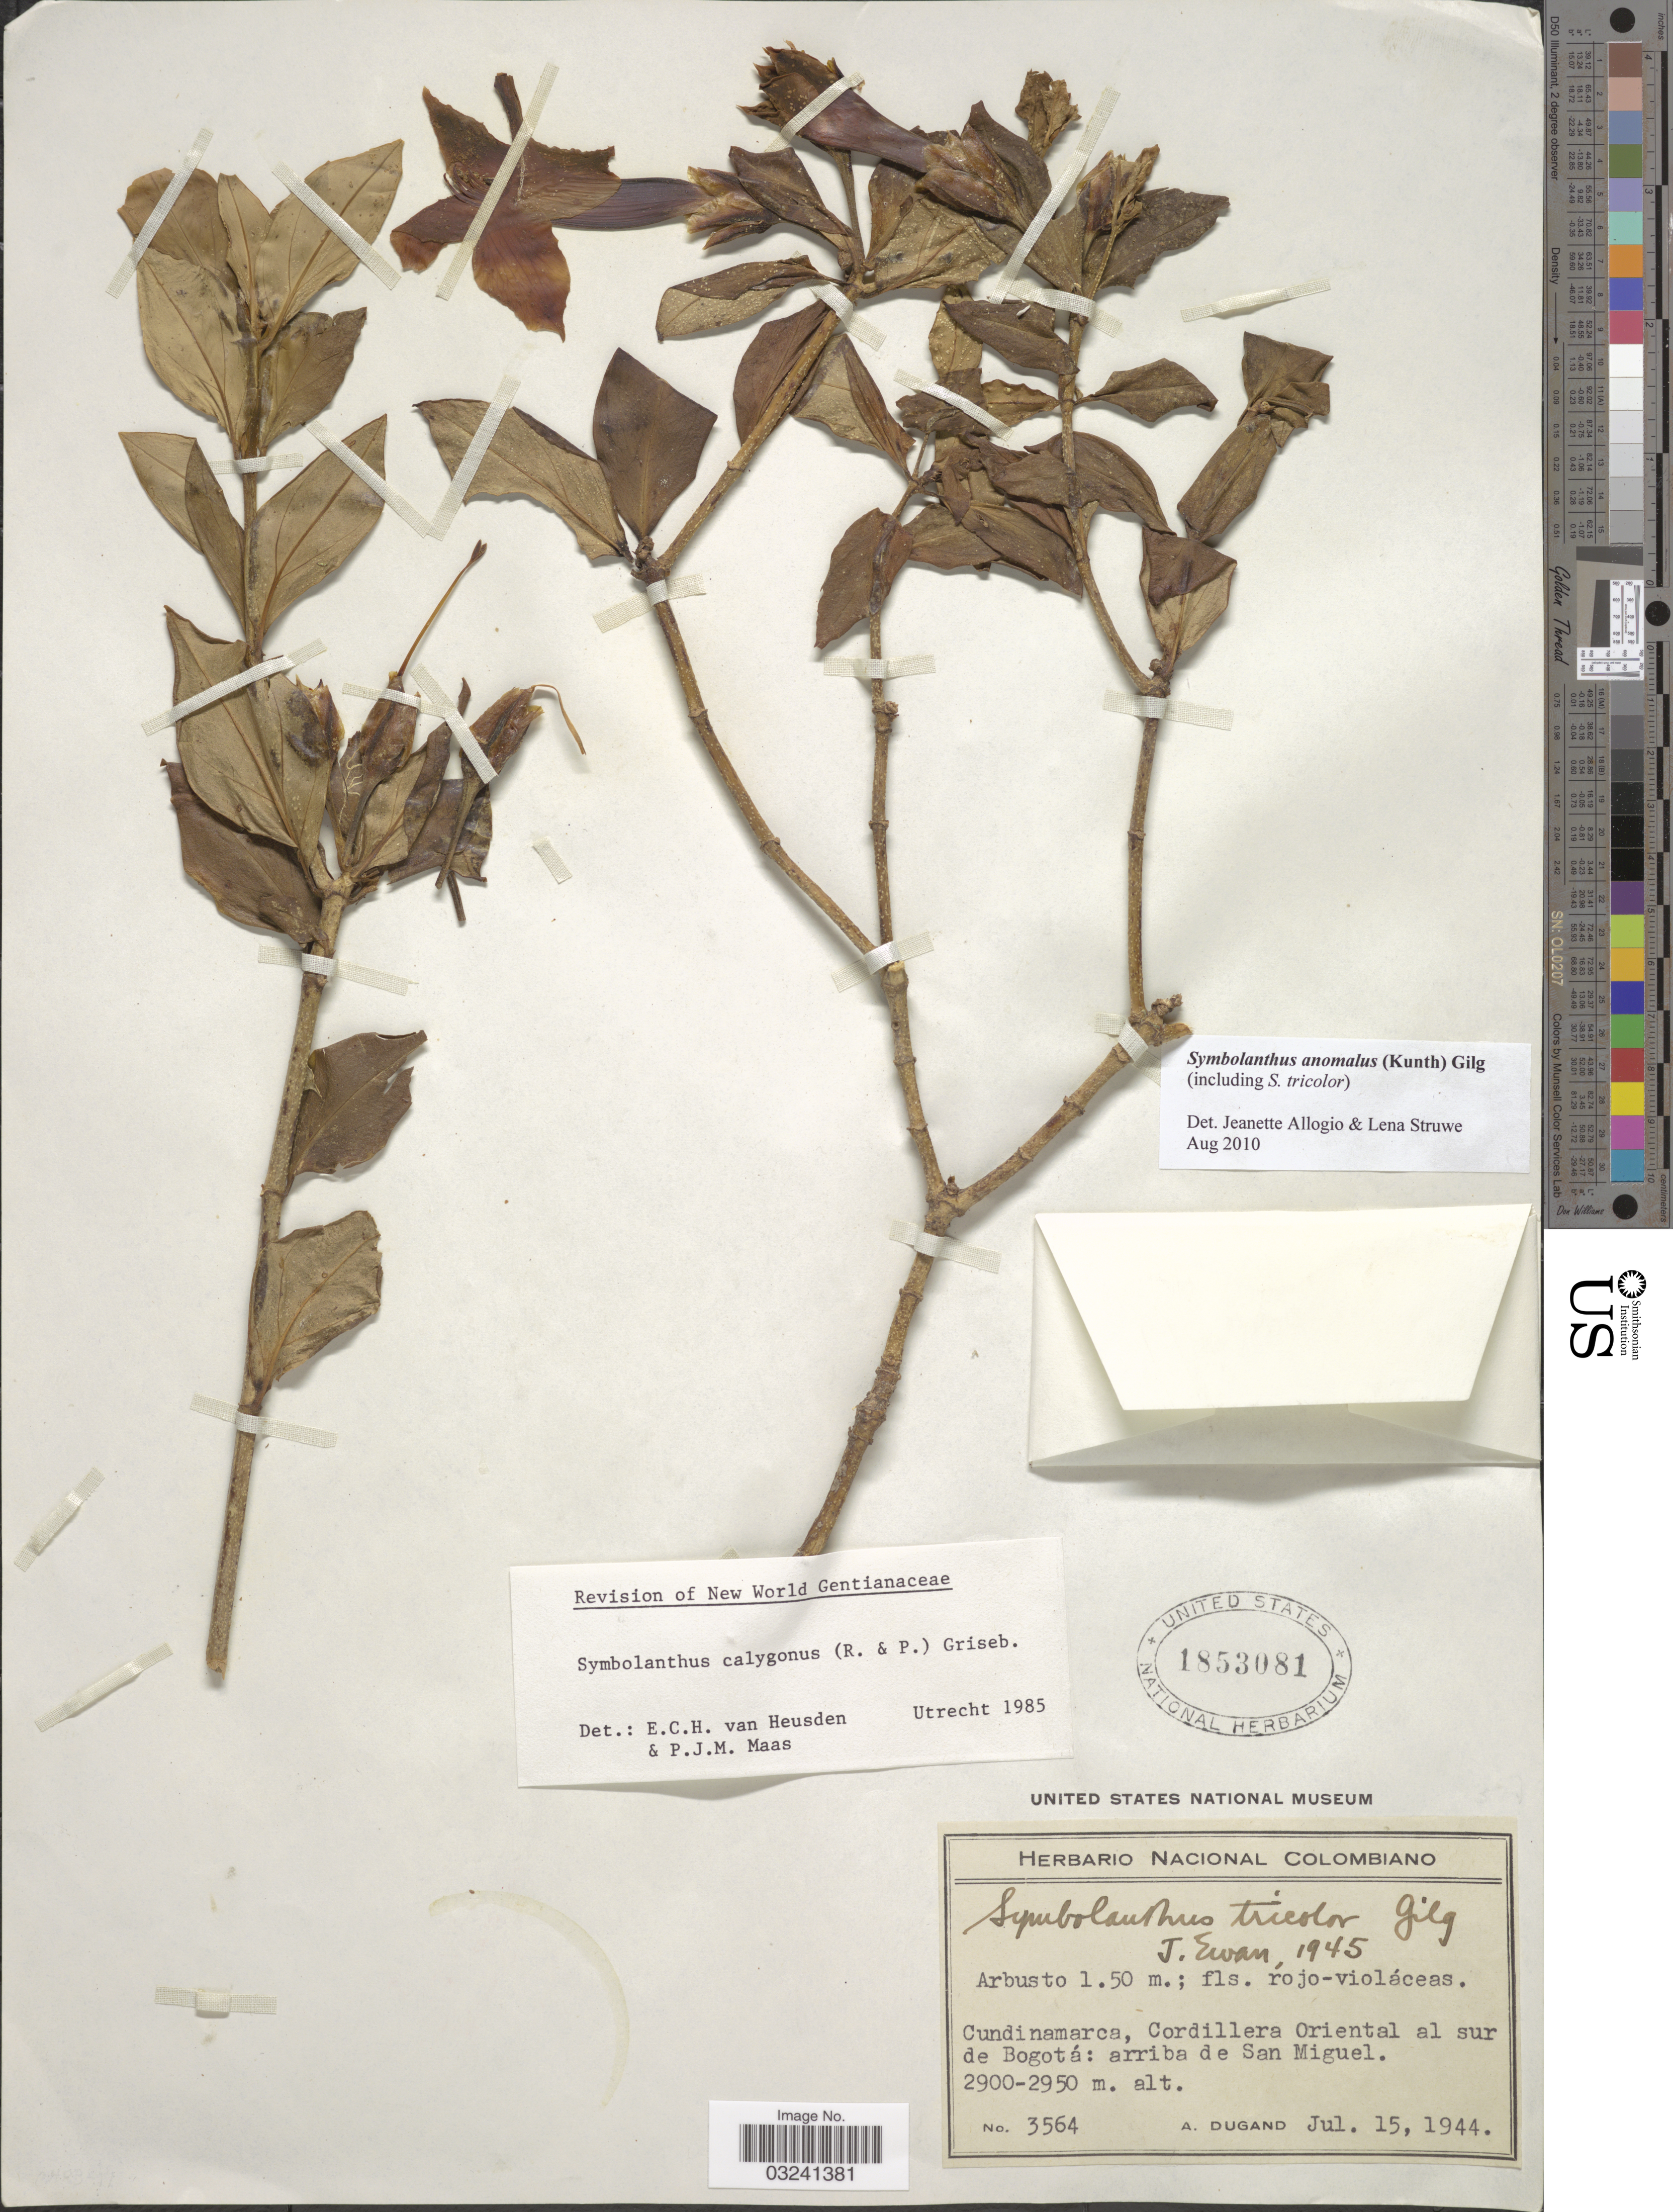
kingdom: Plantae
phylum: Tracheophyta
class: Magnoliopsida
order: Gentianales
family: Gentianaceae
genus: Symbolanthus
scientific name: Symbolanthus anomalus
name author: (Kunth) Gilg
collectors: A. Dugand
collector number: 3564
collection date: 1944-07-15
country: Colombia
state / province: Cundinamarca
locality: Cordillera Oriental al sur de Bogotá: arriba de San Miguel.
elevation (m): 2900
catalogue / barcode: US 1853081